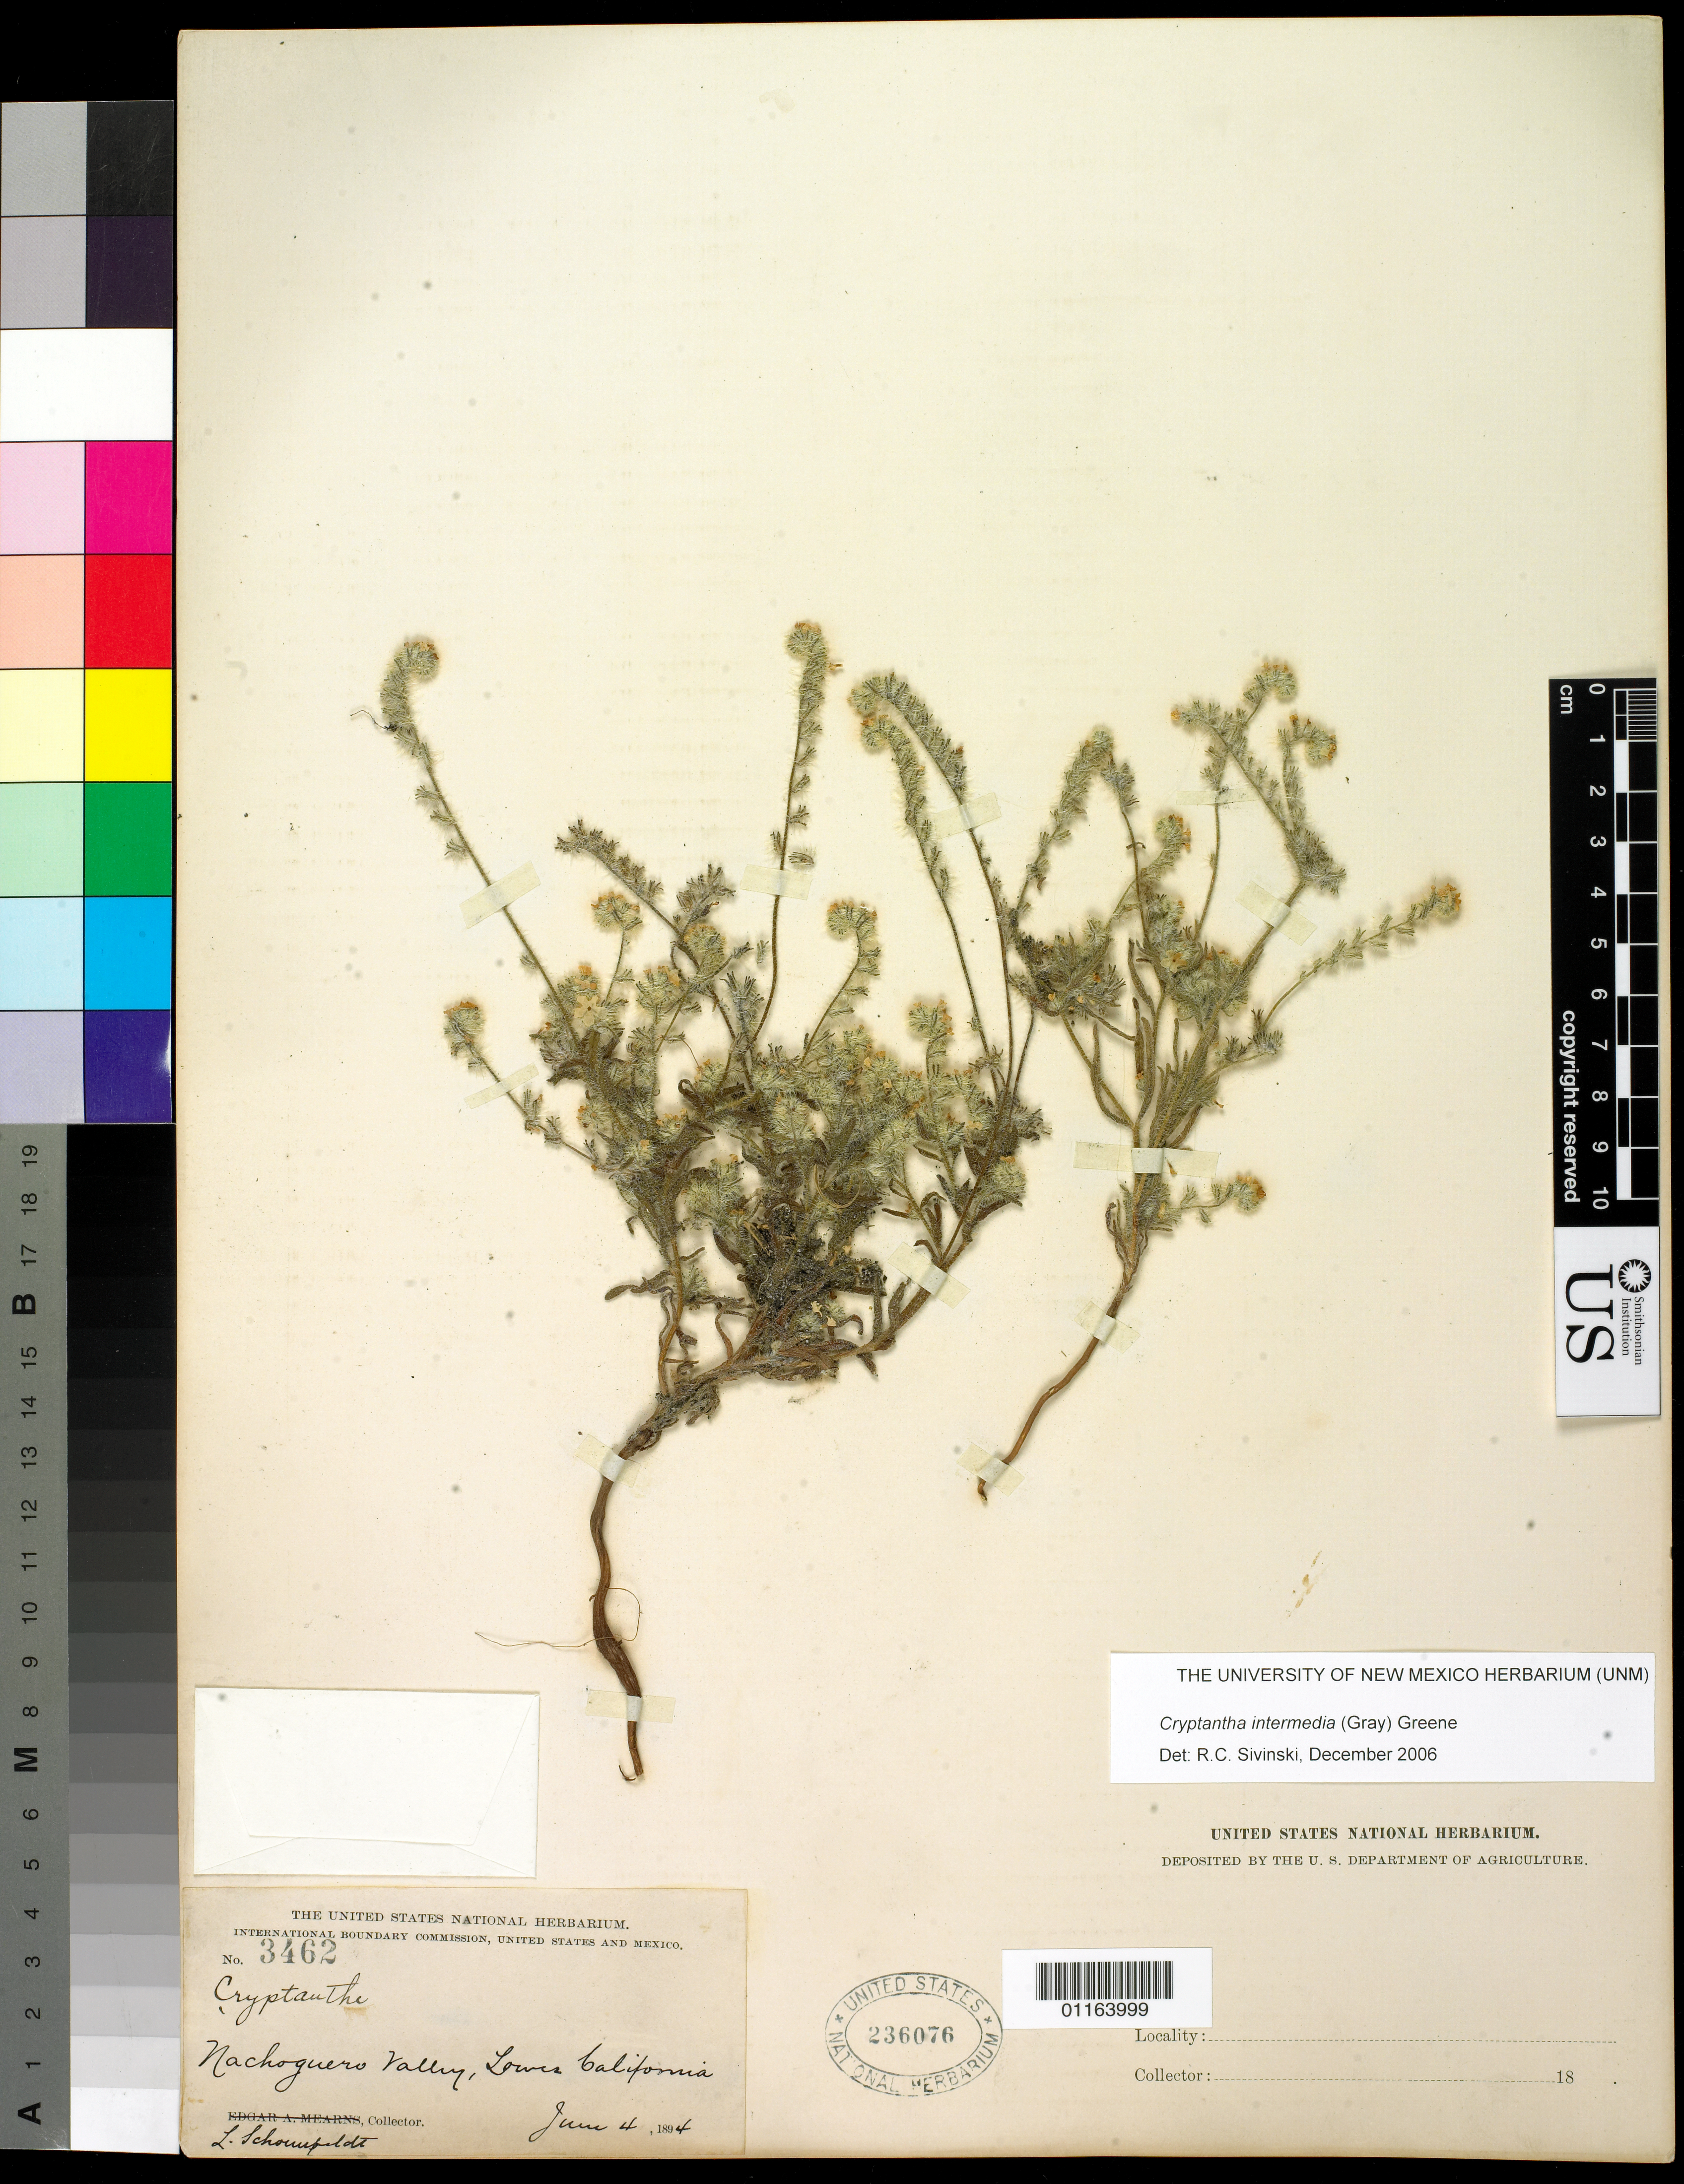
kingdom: Plantae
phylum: Tracheophyta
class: Magnoliopsida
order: Boraginales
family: Boraginaceae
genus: Cryptantha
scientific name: Cryptantha intermedia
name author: (A. Gray) Greene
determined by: Sivinski, R. C.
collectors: L. Schounfeldt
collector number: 3462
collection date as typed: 4 Jun 1894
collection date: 1894-06-04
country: Mexico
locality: Nachoguero Valley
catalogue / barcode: US 236076